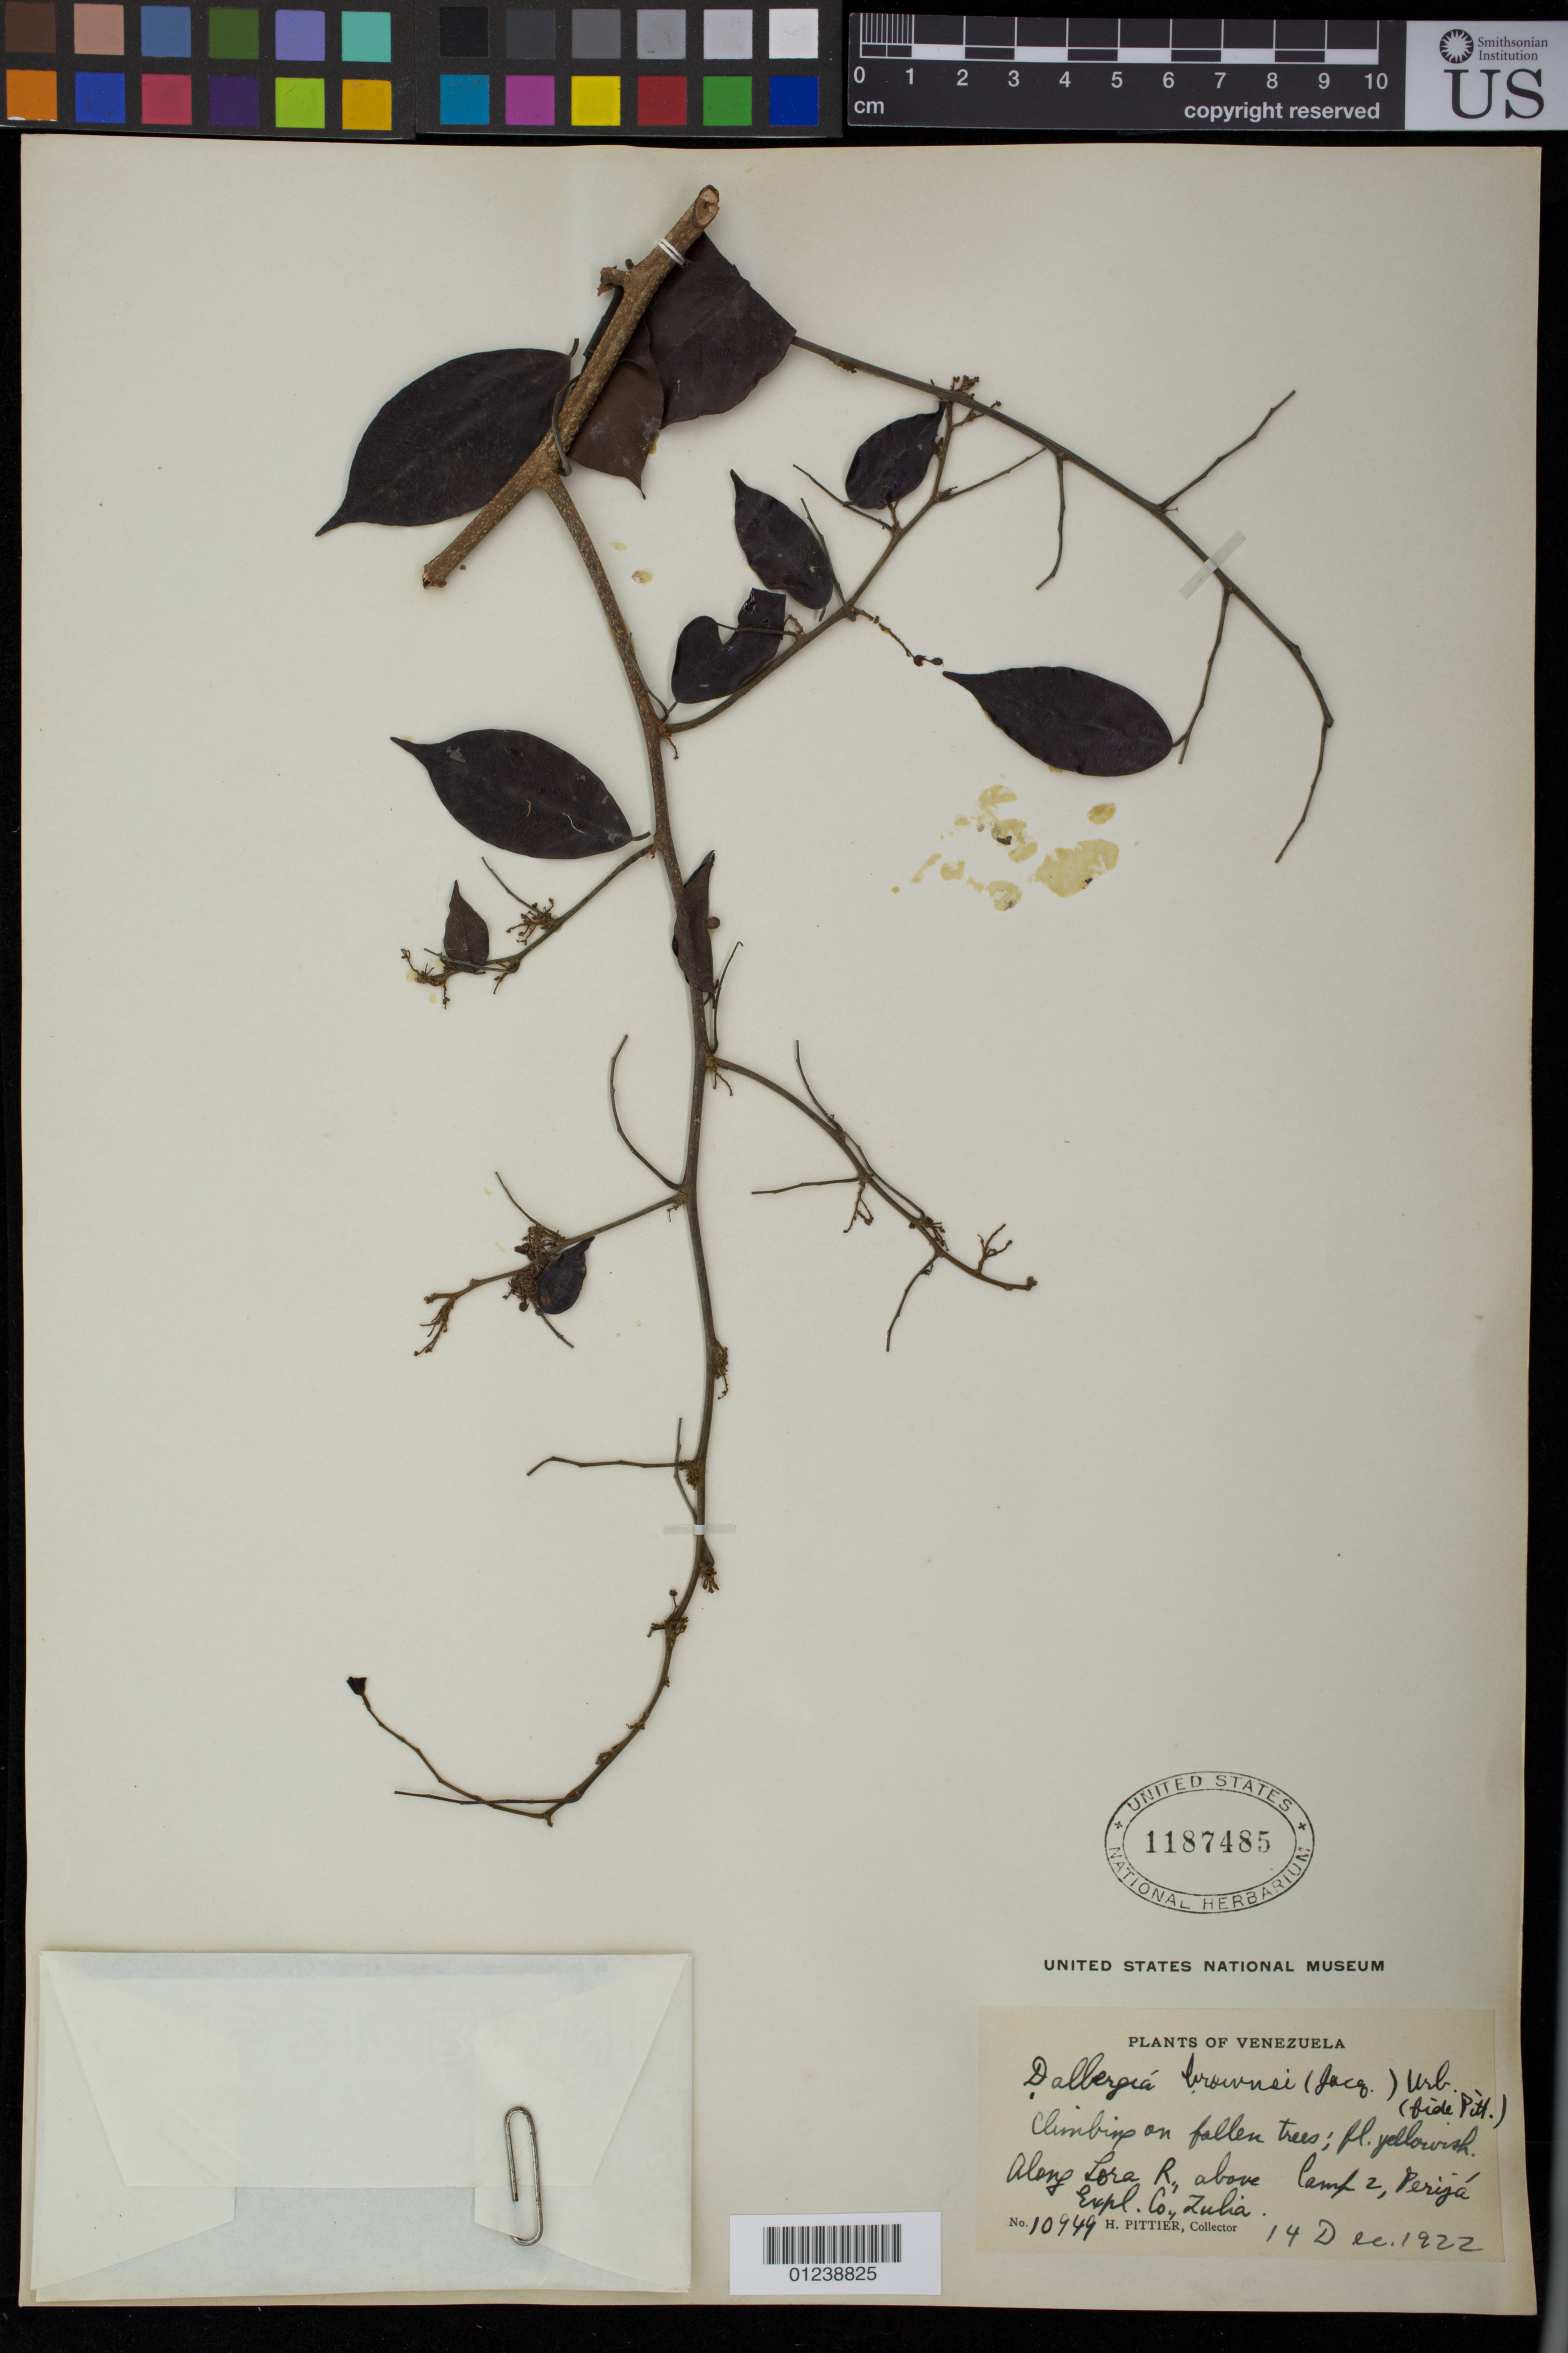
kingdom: Plantae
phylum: Tracheophyta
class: Magnoliopsida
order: Fabales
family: Fabaceae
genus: Dalbergia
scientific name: Dalbergia brownei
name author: (Jacq.) Schinz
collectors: H. F. Pittier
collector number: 10949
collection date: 1922-12-14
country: Venezuela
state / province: Zulia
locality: Along Lora R, above Camp Z, Perija, Expl. Co., Zulia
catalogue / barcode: US 1187485